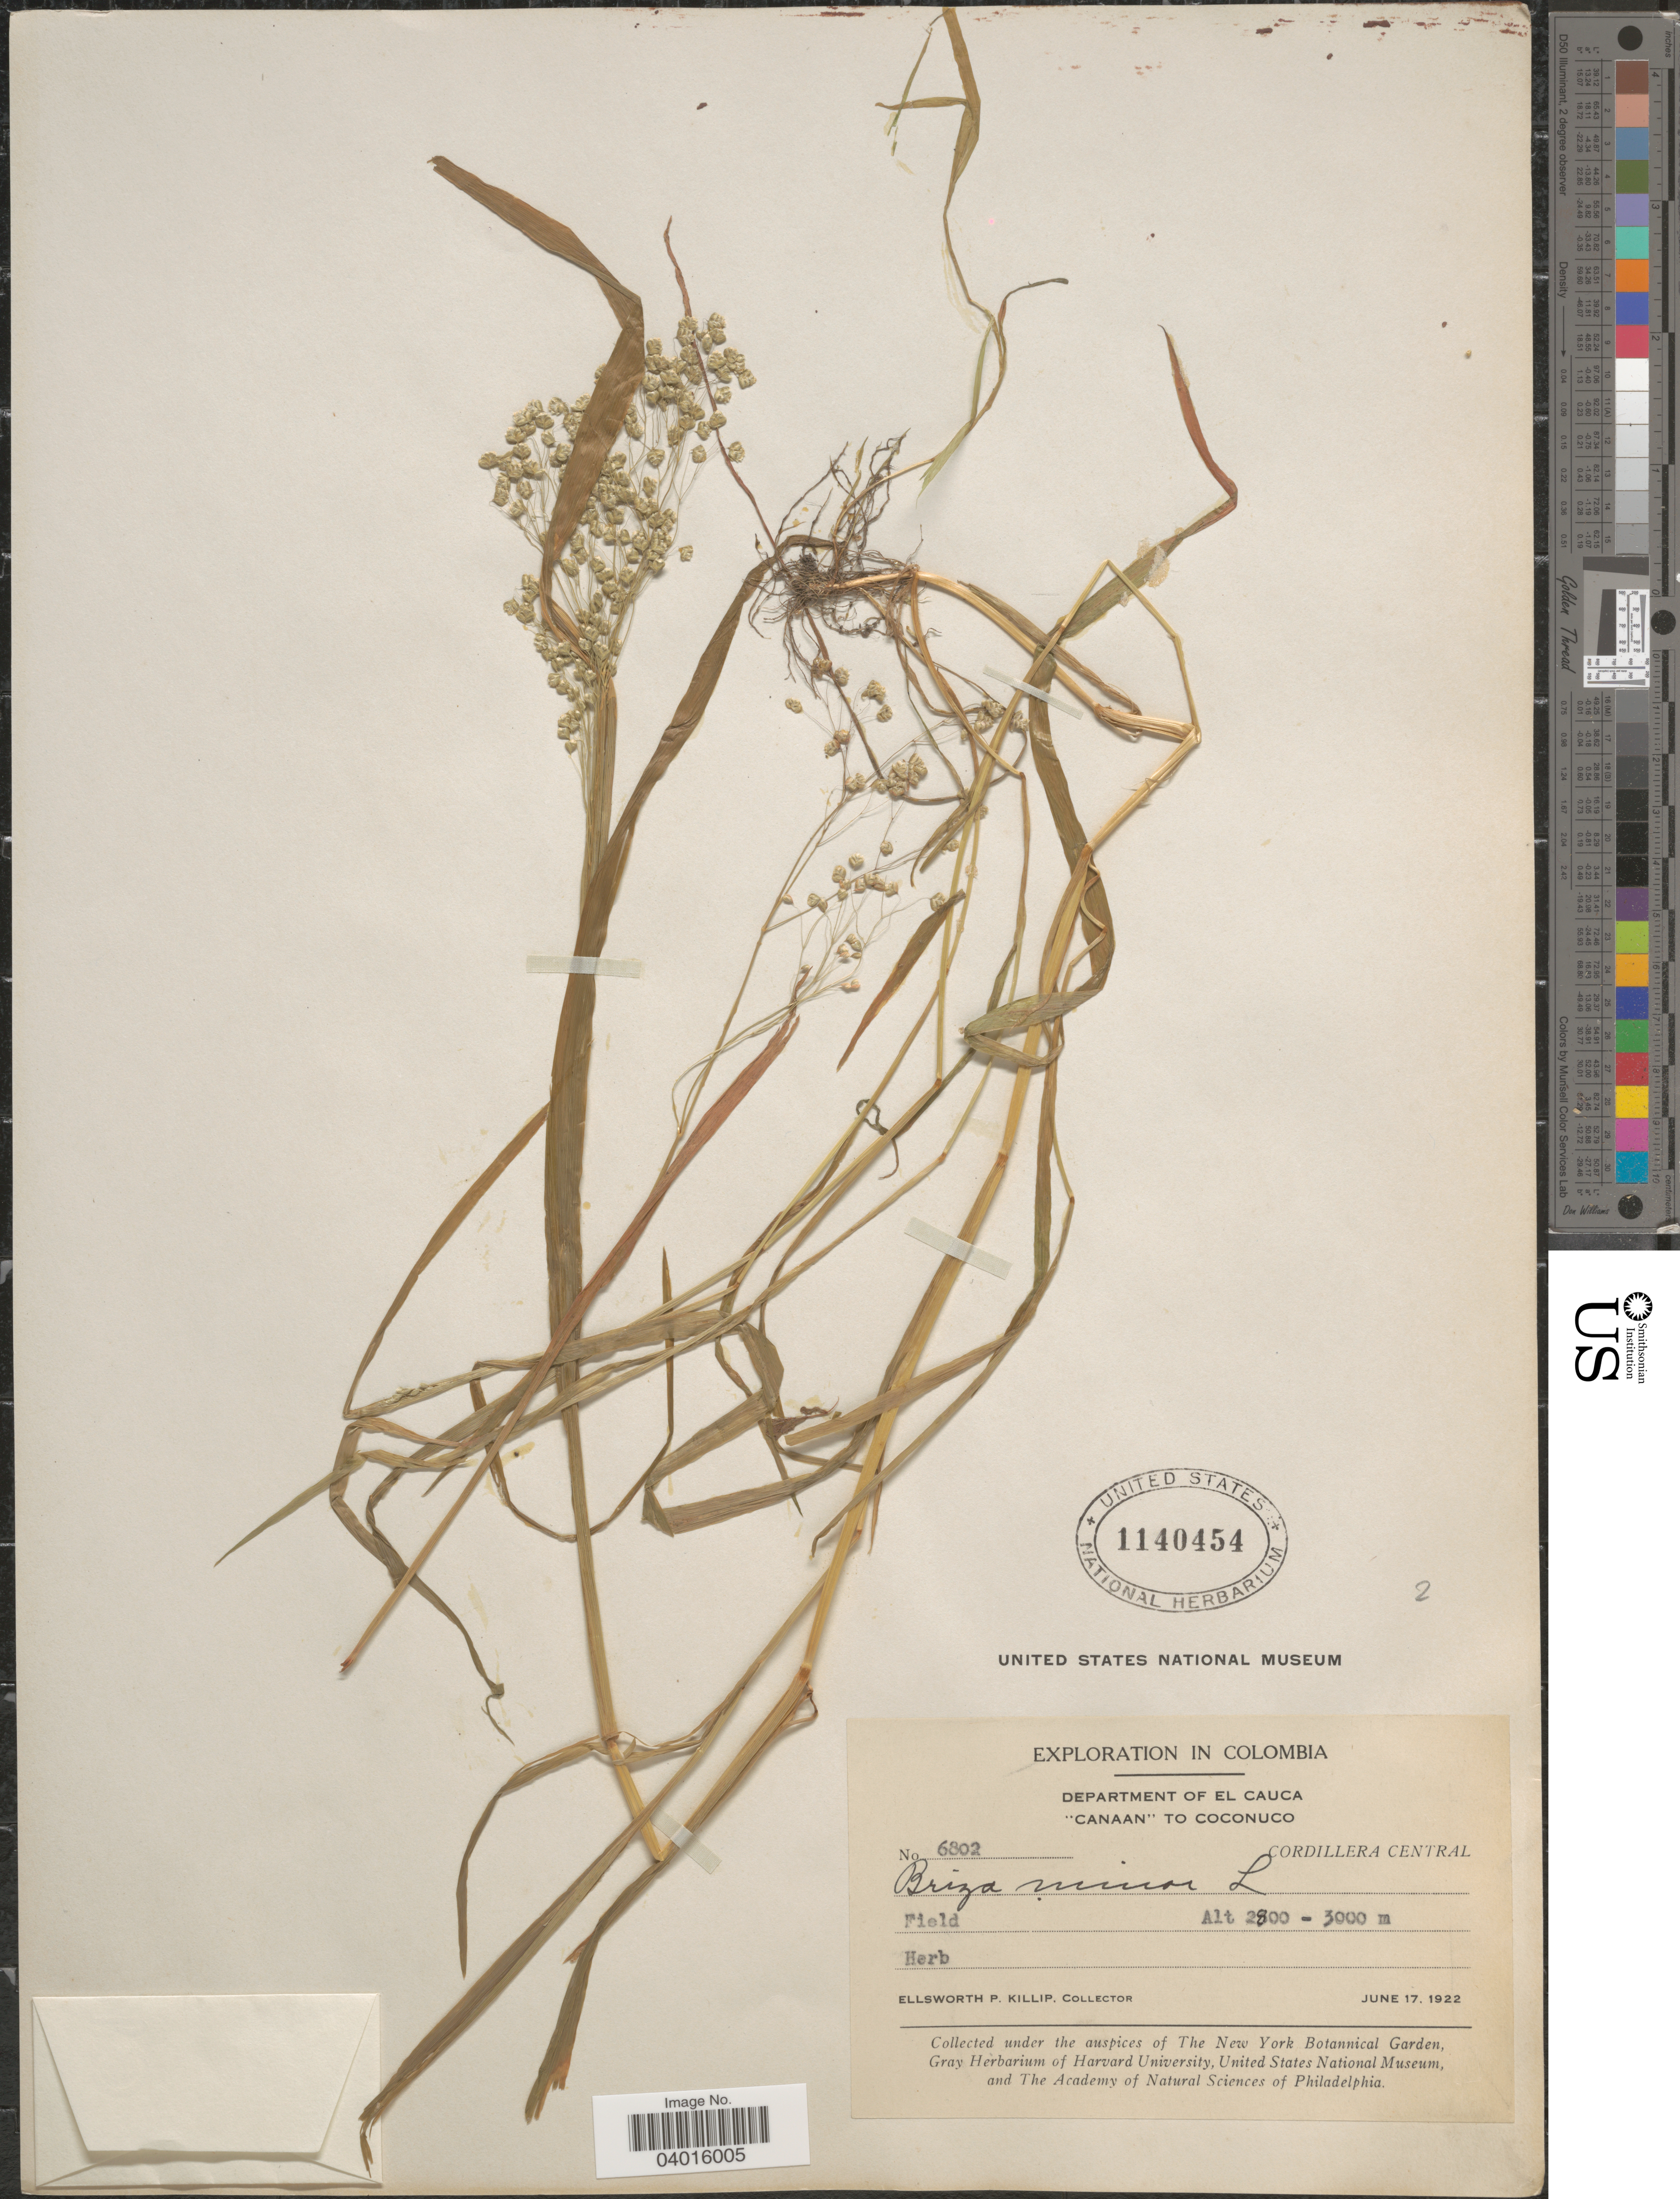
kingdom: Plantae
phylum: Tracheophyta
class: Liliopsida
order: Poales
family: Poaceae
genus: Briza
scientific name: Briza minor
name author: L.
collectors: E. P. Killip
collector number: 6802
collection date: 1922-06-17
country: Colombia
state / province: Cauca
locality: Department of El Cauca. "Canaan" to Coconuco. Cordillera Central.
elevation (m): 2800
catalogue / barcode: US 1140454